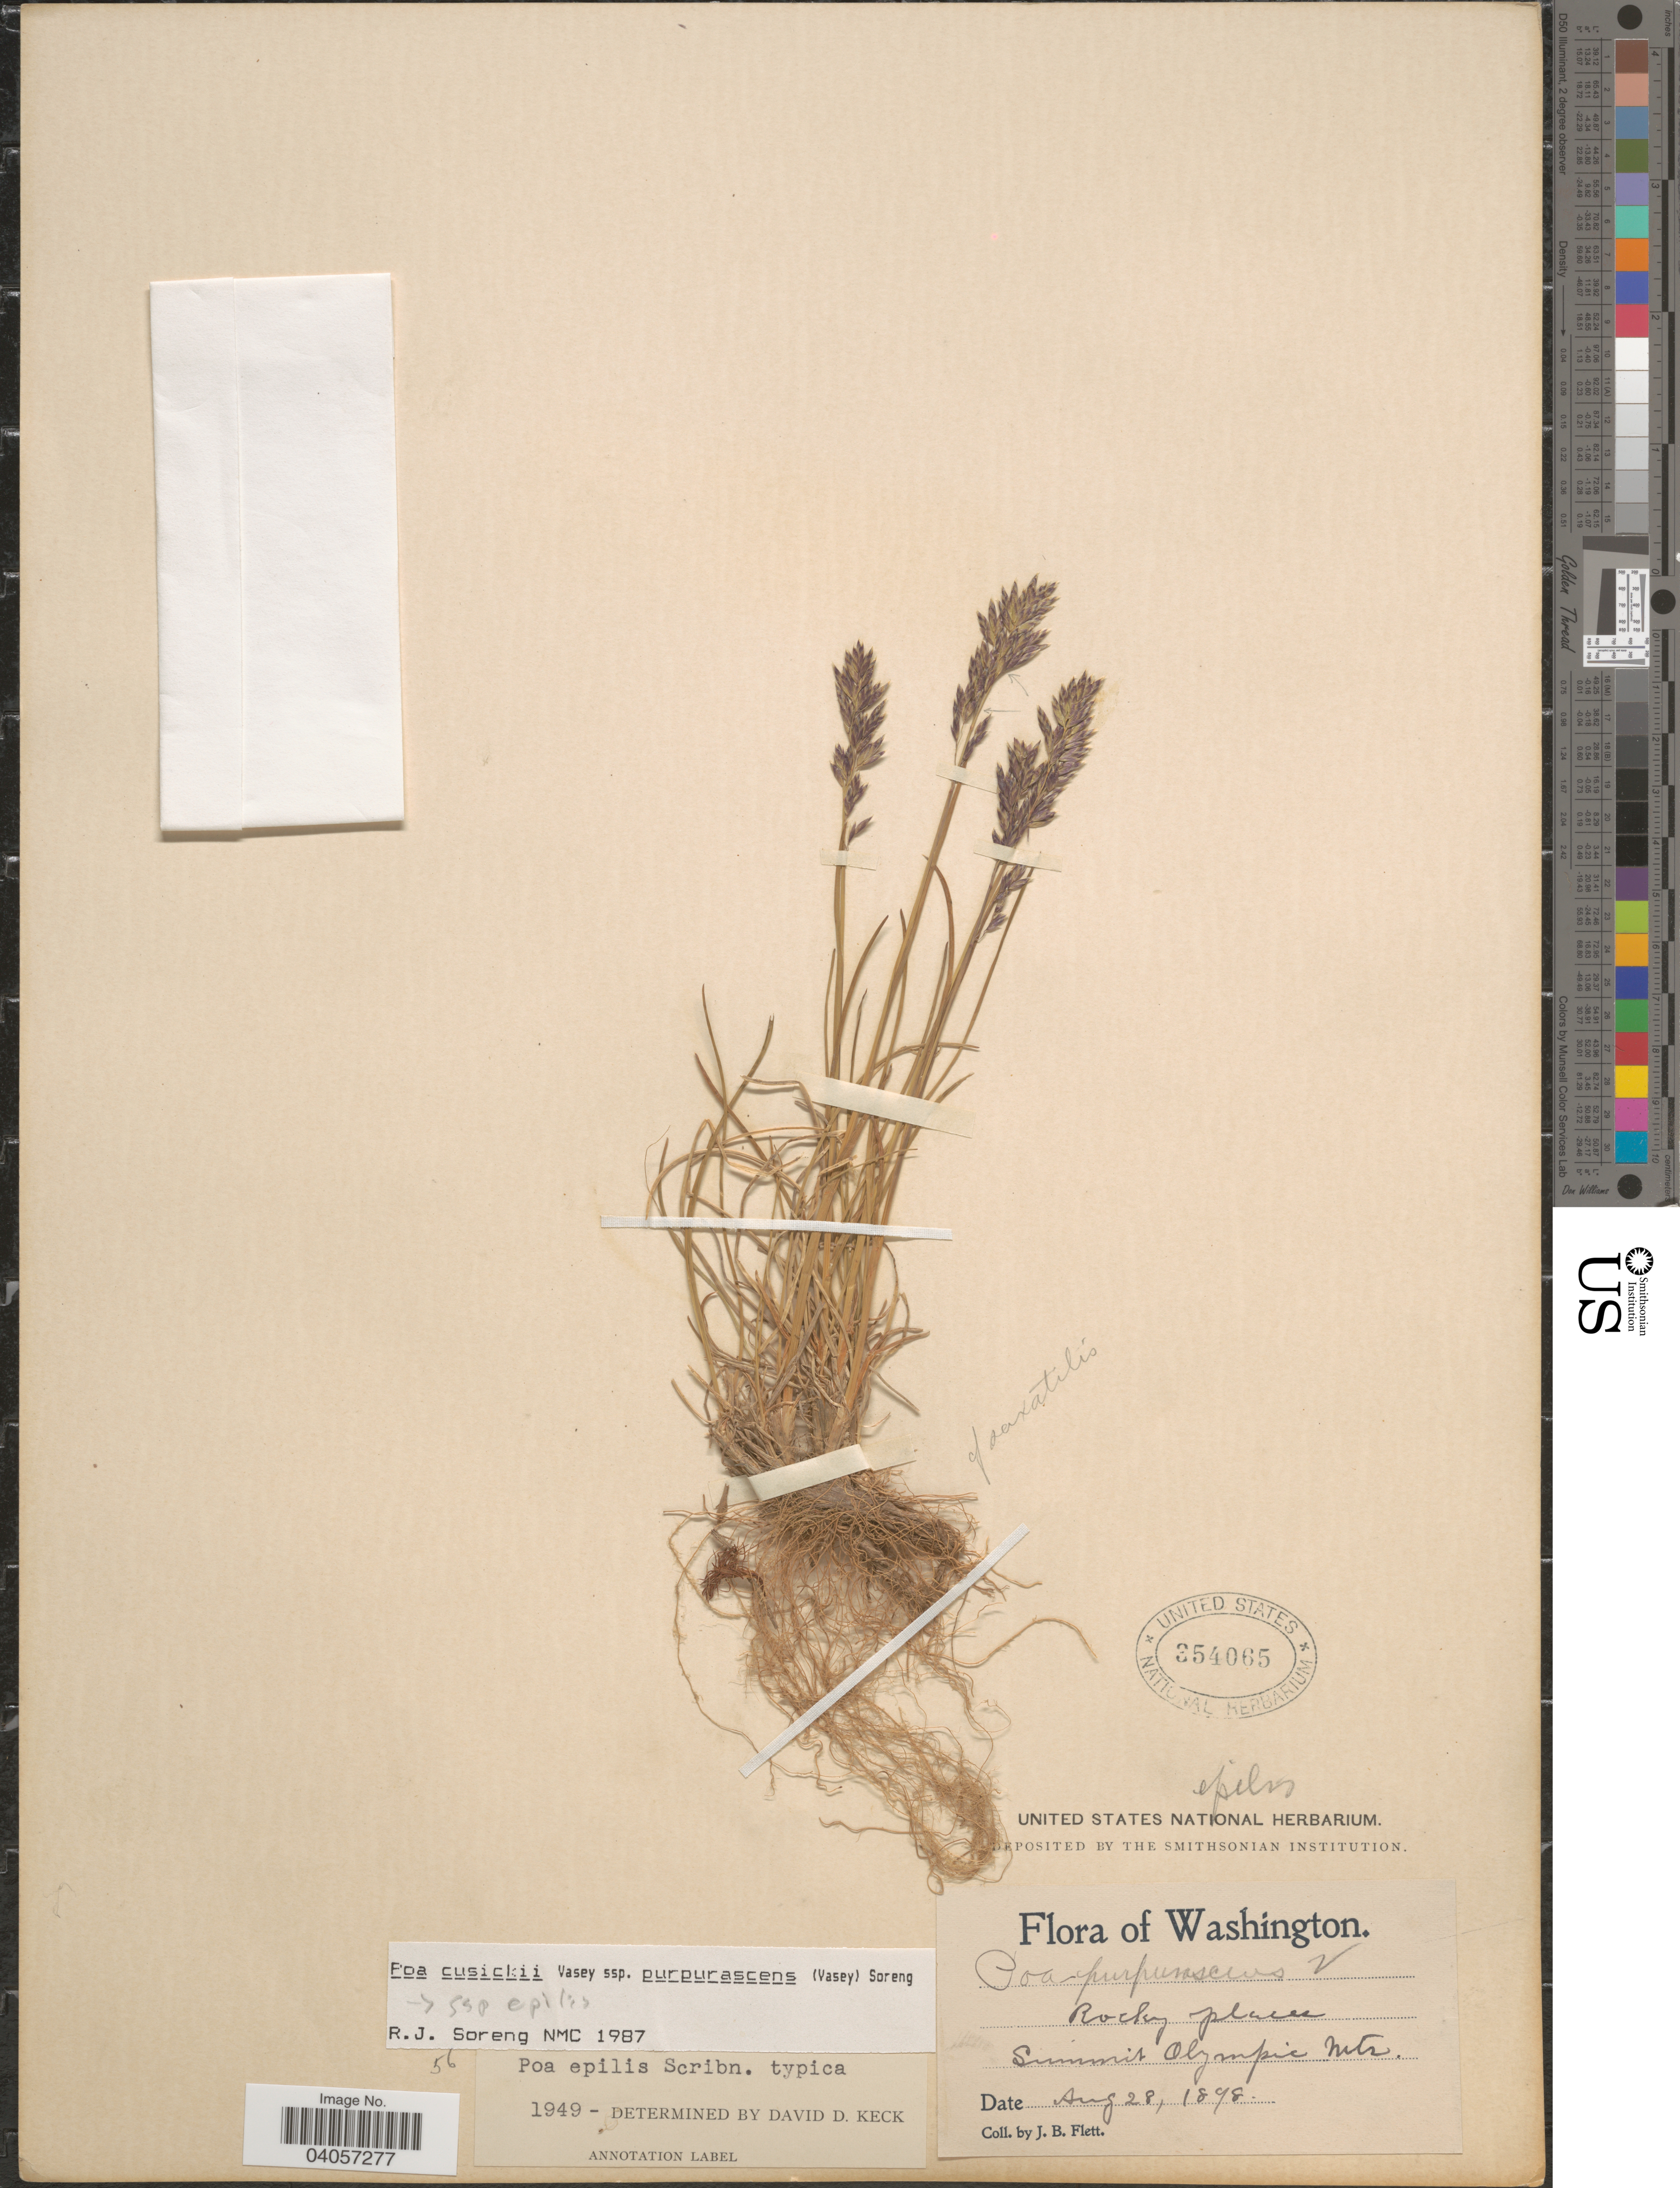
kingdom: Plantae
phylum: Tracheophyta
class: Liliopsida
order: Poales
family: Poaceae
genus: Poa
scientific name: Poa cusickii subsp. purpurascens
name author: (Vasey) Soreng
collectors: J. Flett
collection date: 1898-08-28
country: United States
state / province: Washington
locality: Summit Olympic Mts.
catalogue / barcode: US 354065